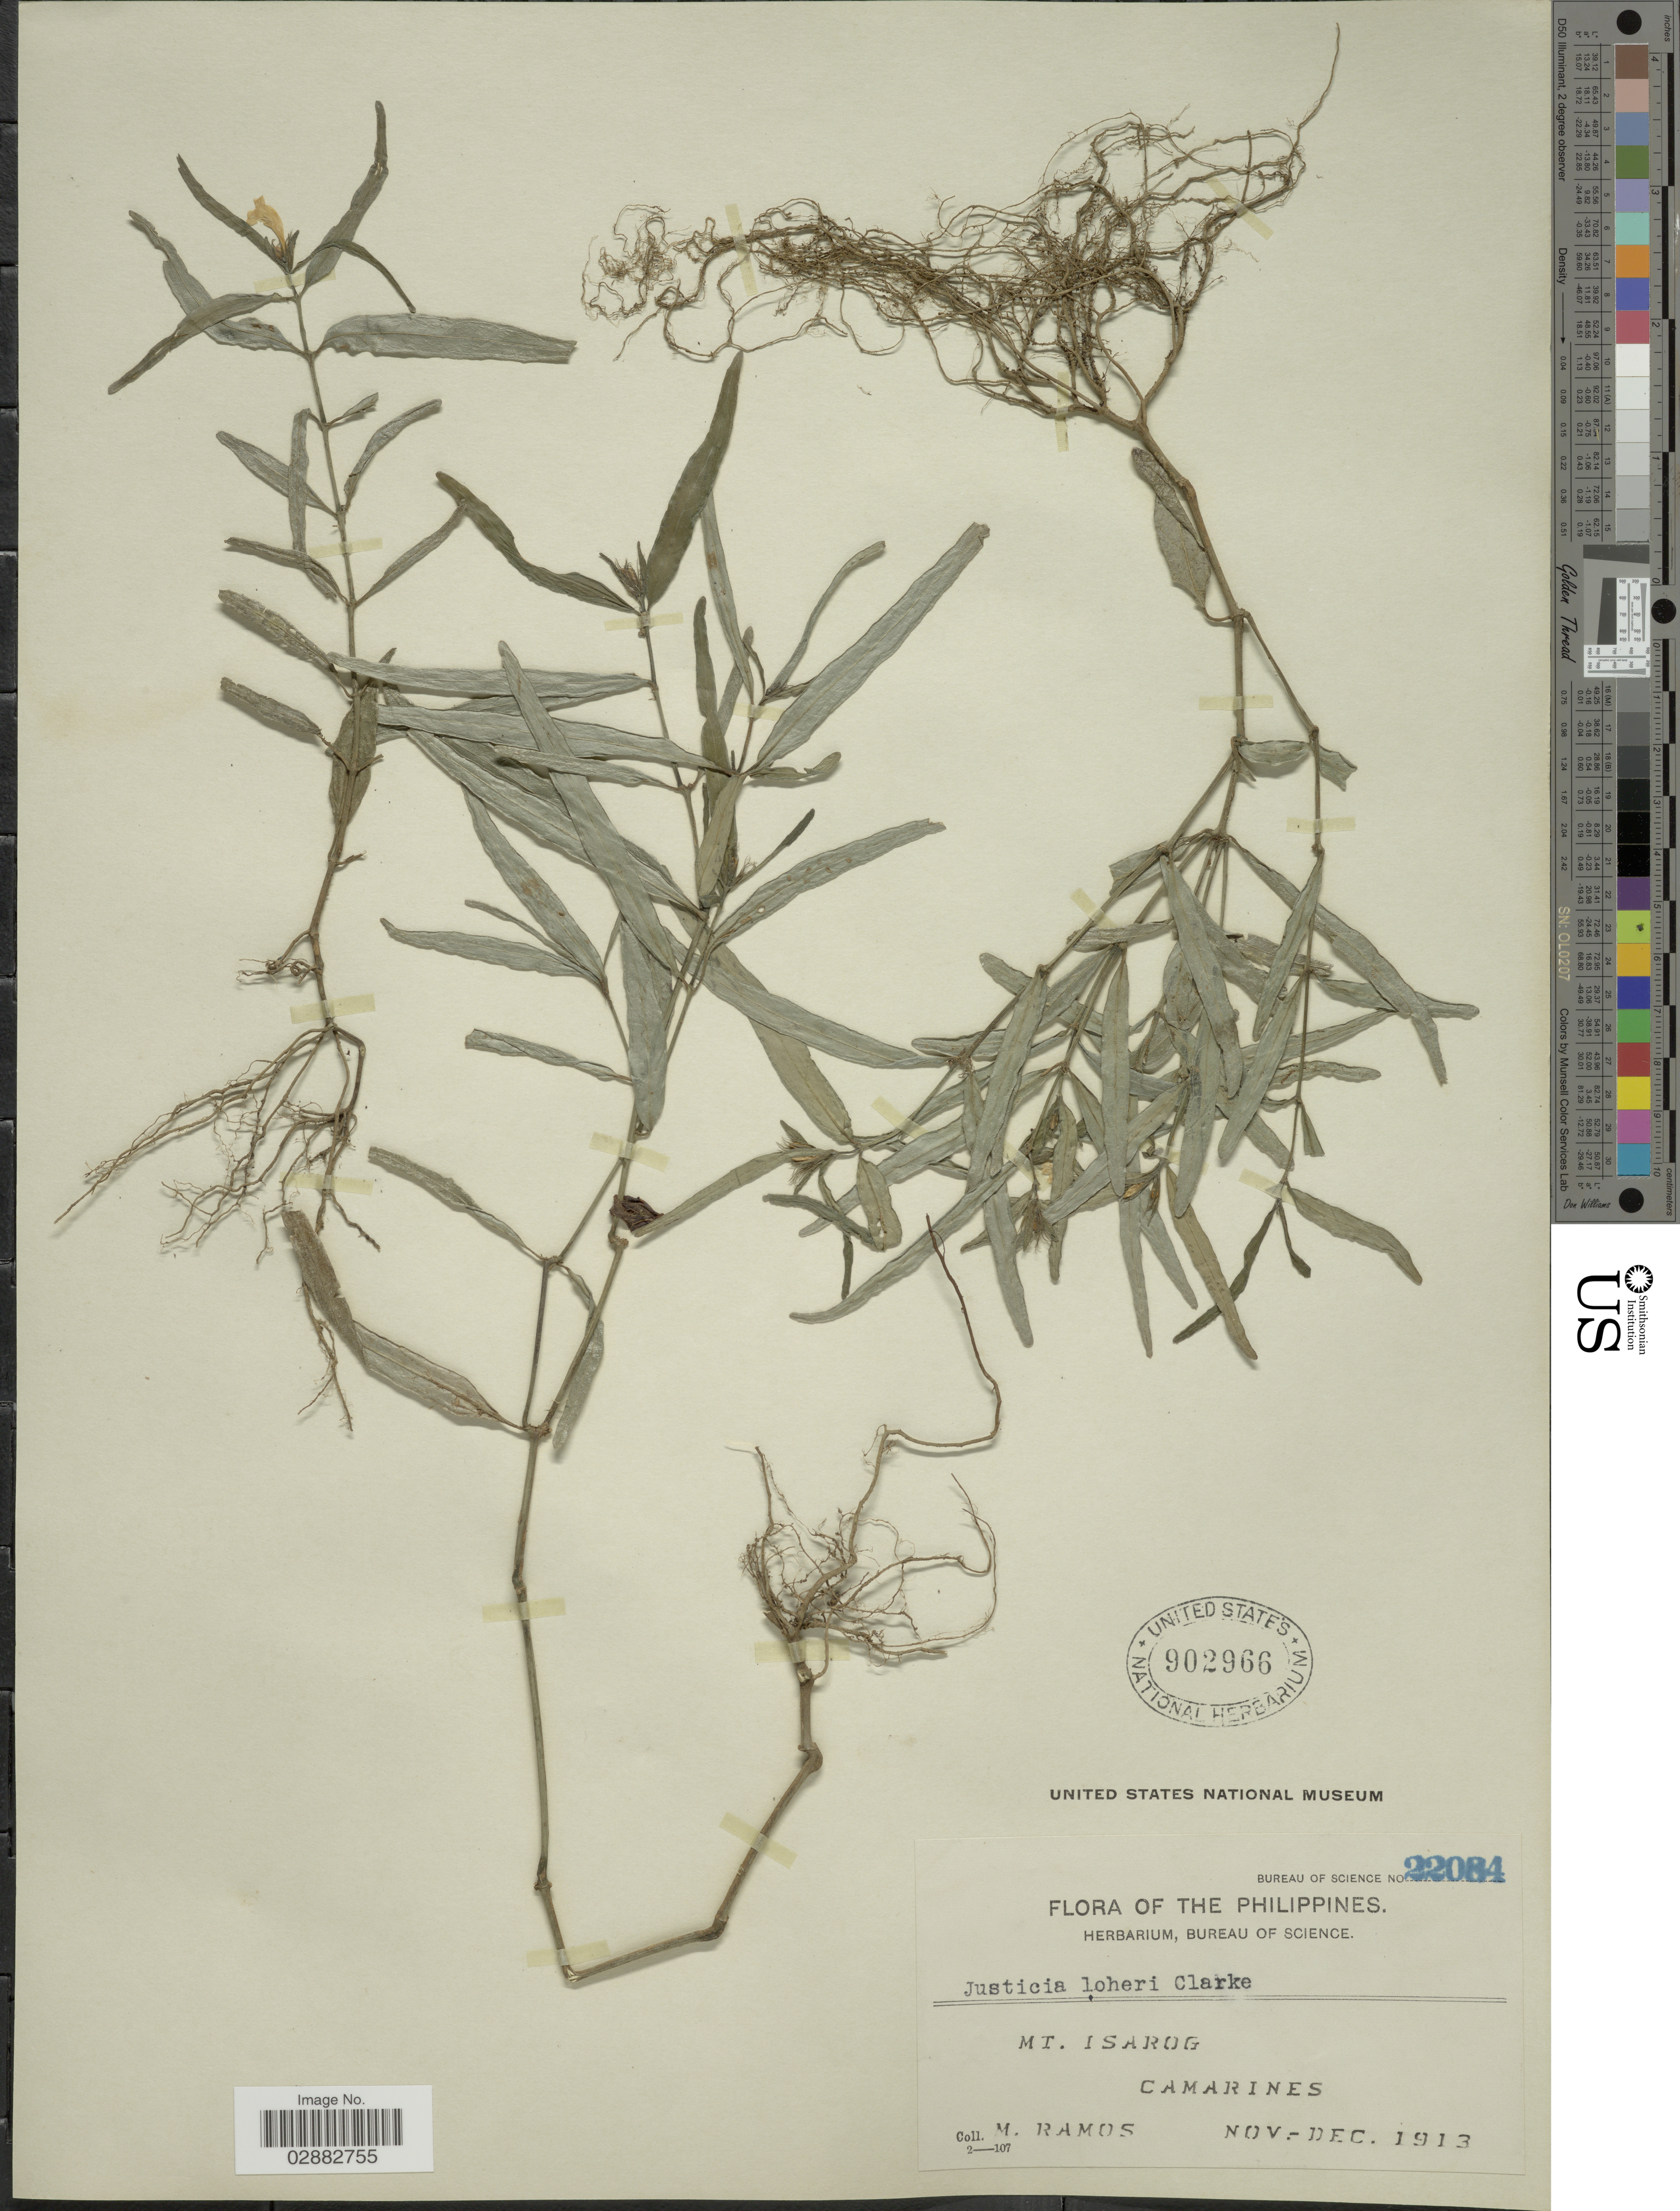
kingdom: Plantae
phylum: Tracheophyta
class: Magnoliopsida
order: Lamiales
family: Acanthaceae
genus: Justicia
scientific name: Justicia loheri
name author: C.B. Clarke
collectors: M. Ramos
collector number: Bureau of Science 22084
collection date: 1913-11/1913-12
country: Philippines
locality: Mt. Isarog, Camarines.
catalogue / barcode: US 902966